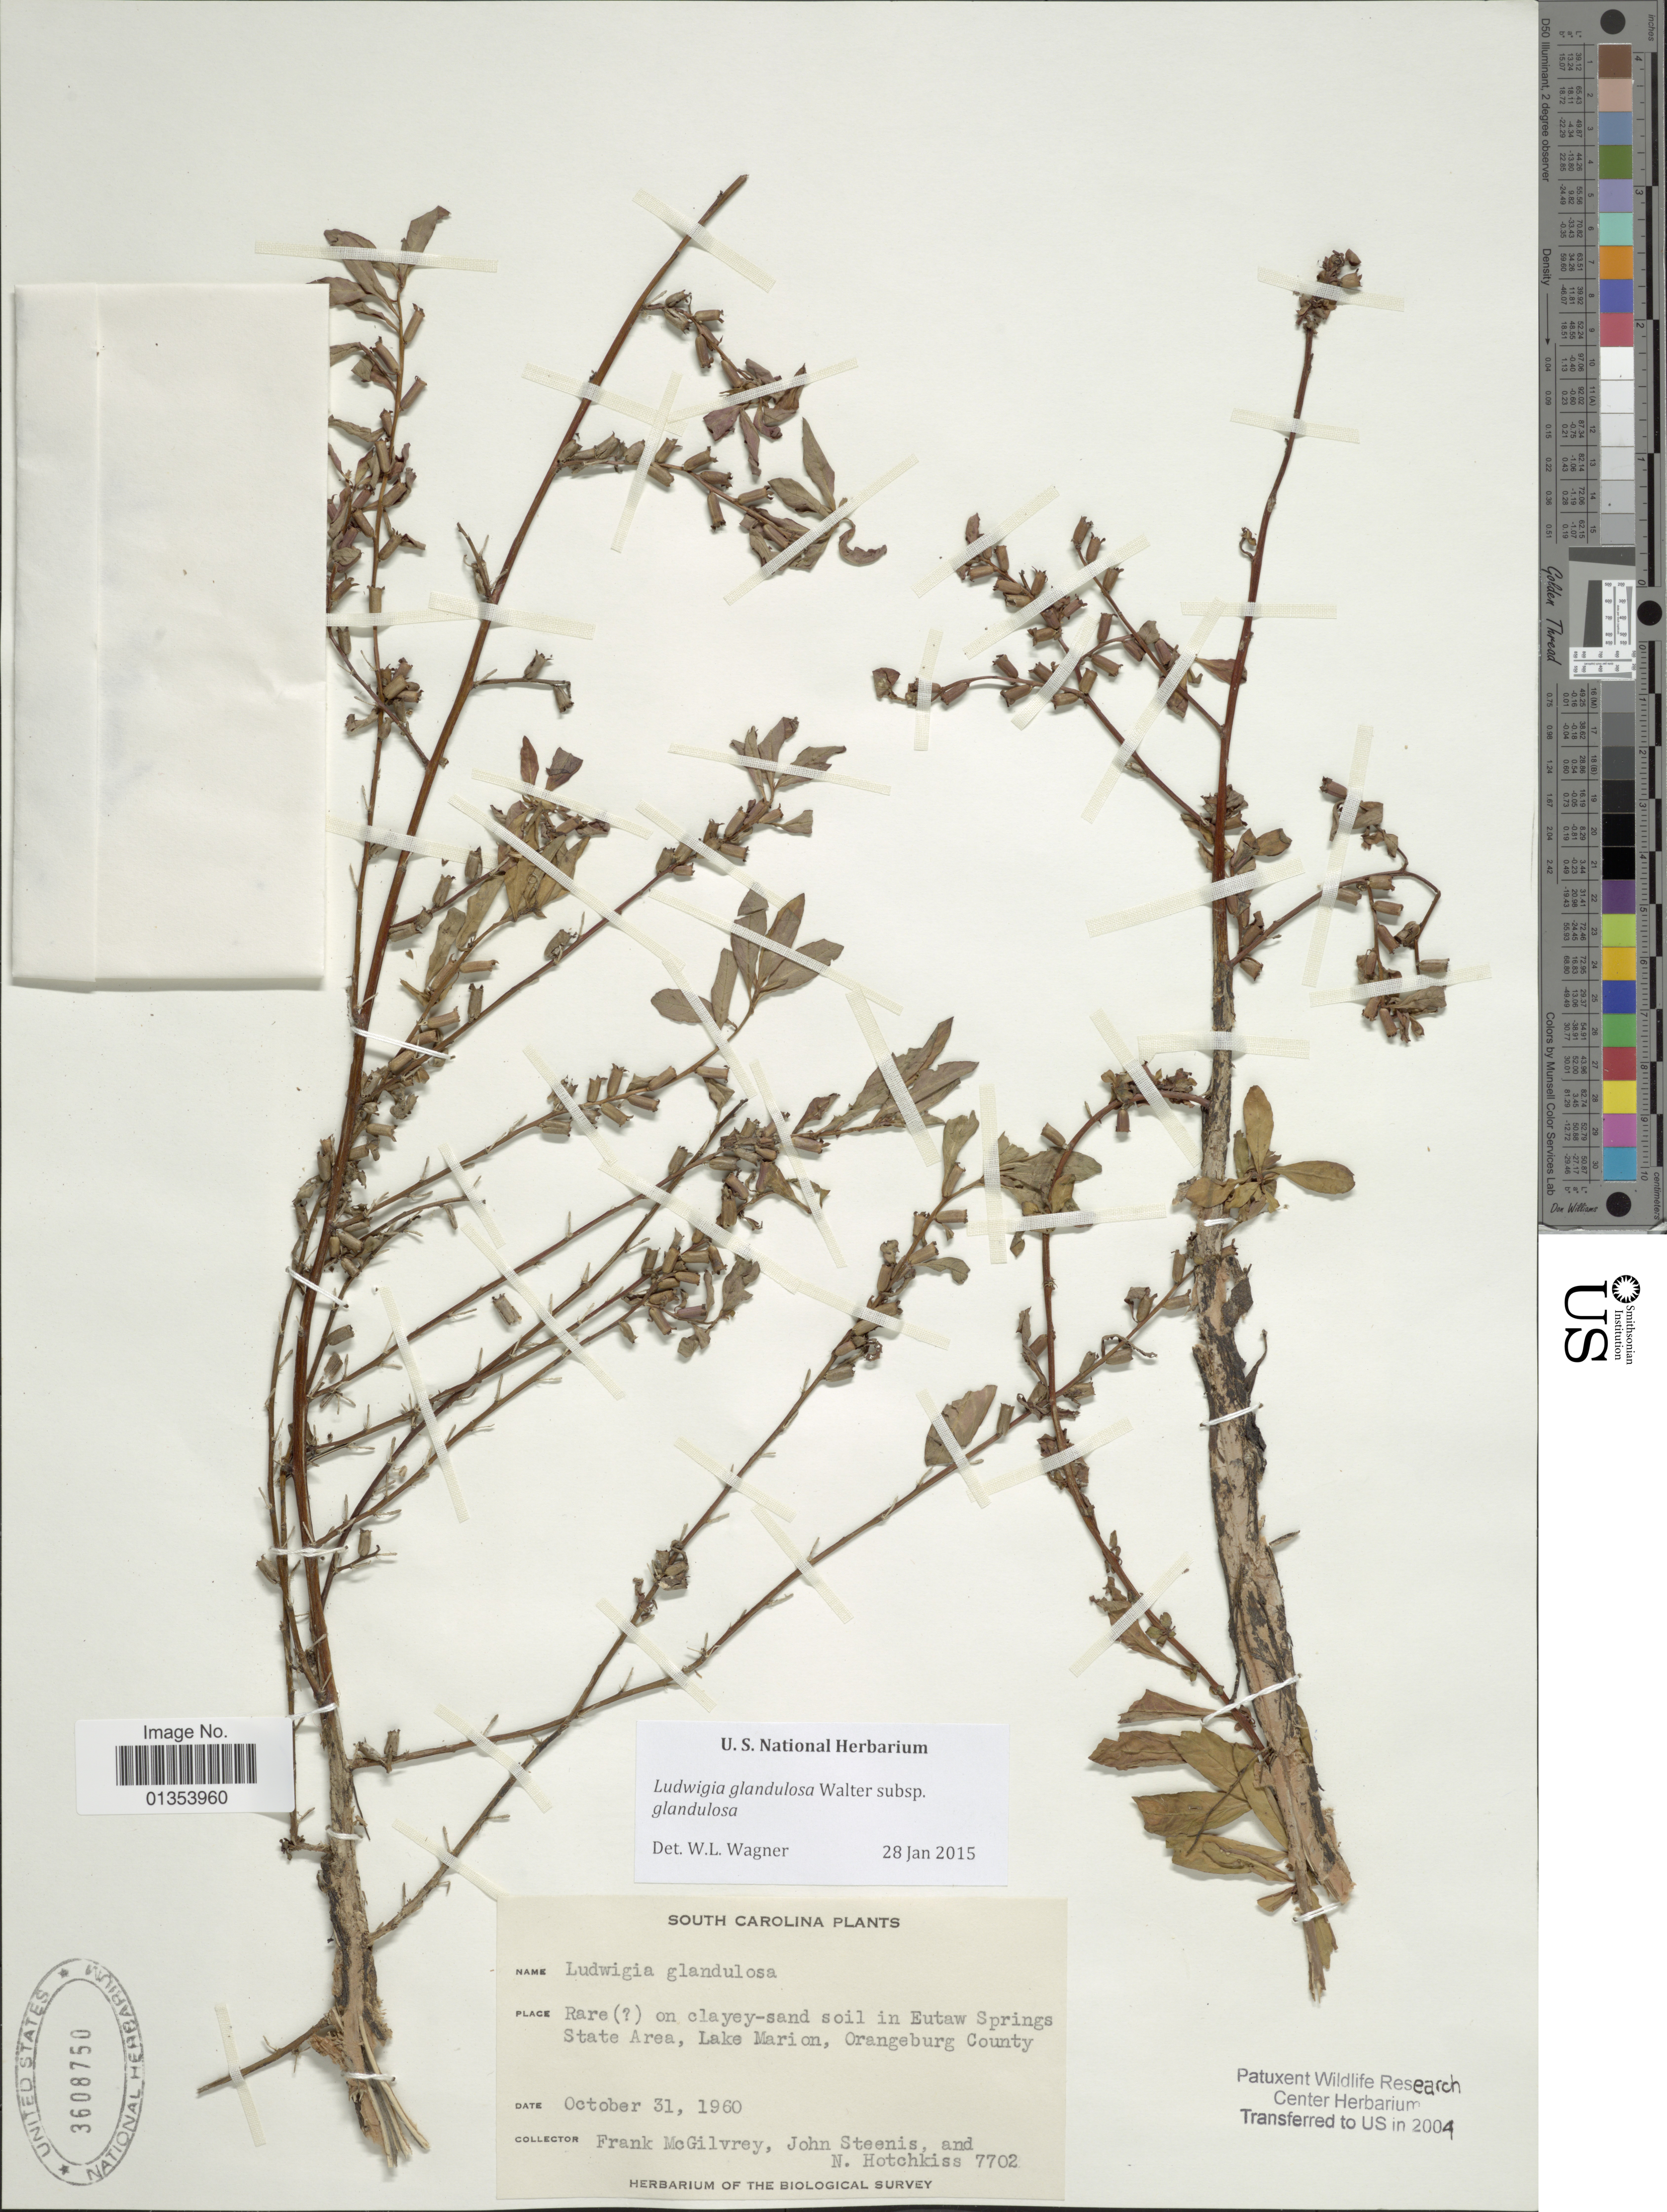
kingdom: Plantae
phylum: Tracheophyta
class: Magnoliopsida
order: Myrtales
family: Onagraceae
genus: Ludwigia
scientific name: Ludwigia glandulosa subsp. glandulosa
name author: Walter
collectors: F. McGilvrey, J. H. Steenis & N. Hotchkiss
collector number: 7702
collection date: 1960-10-31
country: United States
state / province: South Carolina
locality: In Eutaw Springs State Area, Lake Marion, Orangeburg County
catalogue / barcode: US 3608750